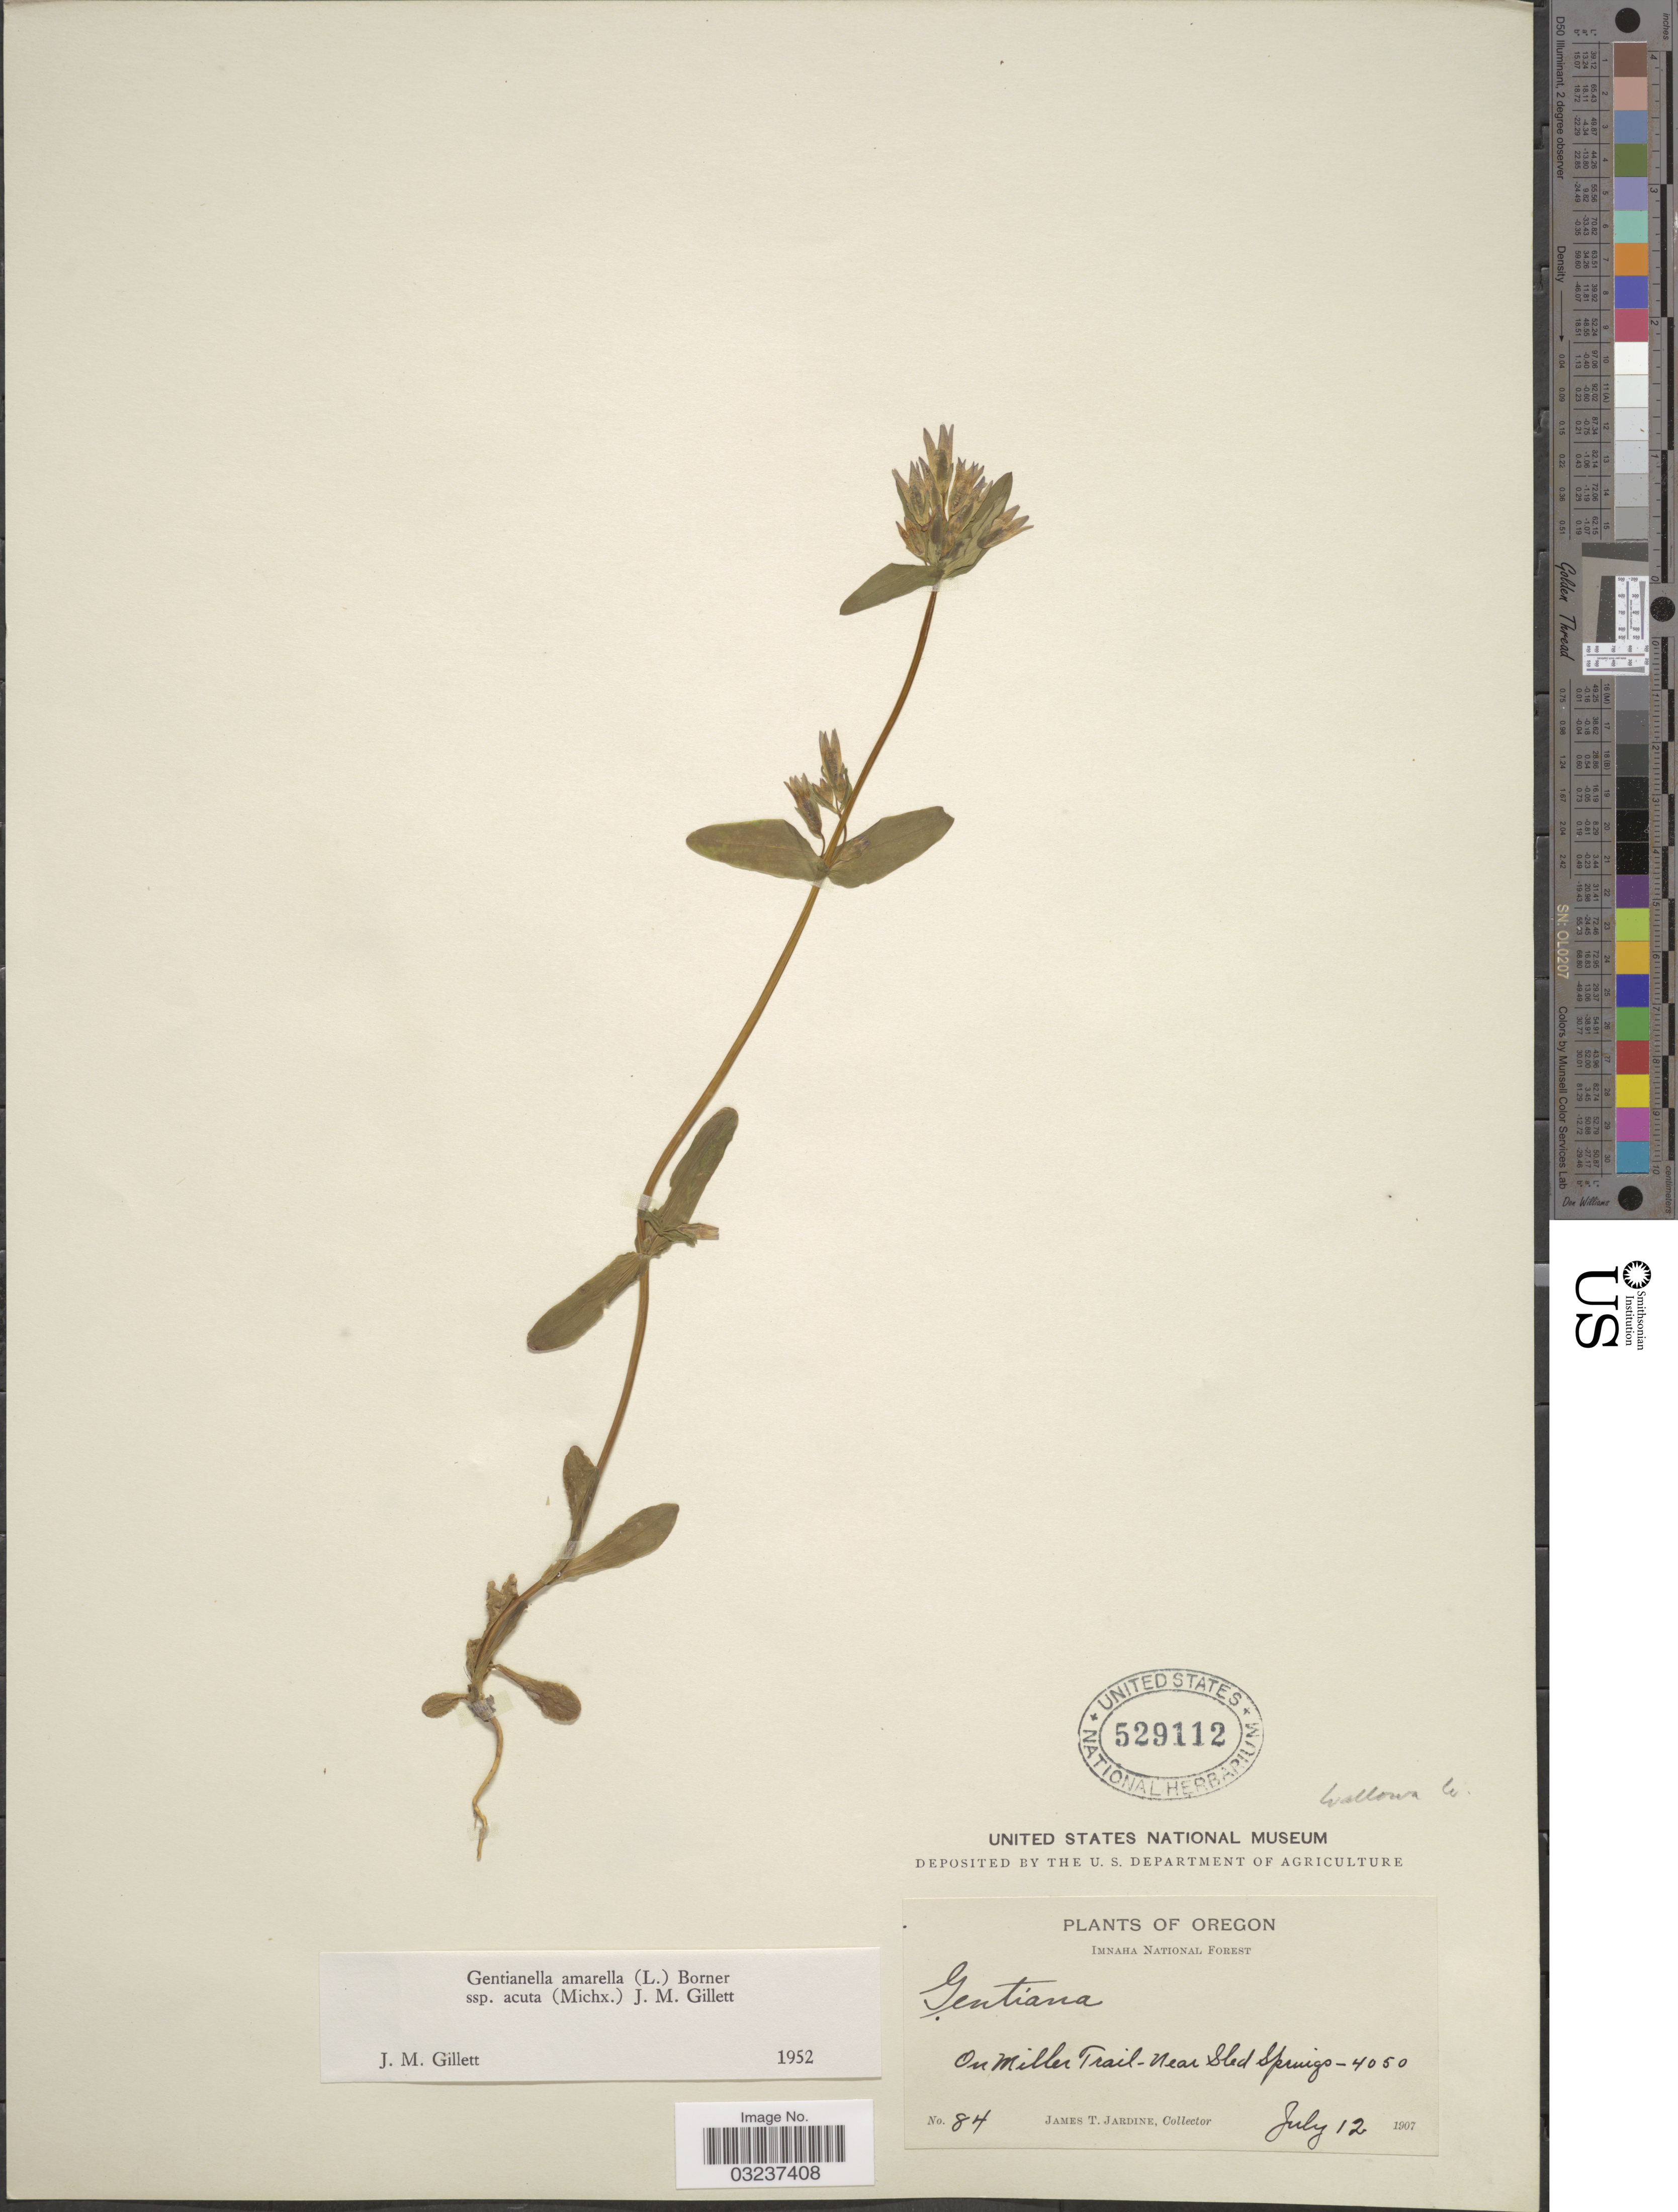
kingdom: Plantae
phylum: Tracheophyta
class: Magnoliopsida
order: Gentianales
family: Gentianaceae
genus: Gentianella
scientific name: Gentianella amarella subsp. acuta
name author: (Michx.) J.M. Gillett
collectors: J. T. Jardine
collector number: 84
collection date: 1907-07-12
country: United States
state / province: Oregon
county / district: Wallowa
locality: Imnaha National Forest. One Miller Trail-near Sled Springs. Wallowa Co.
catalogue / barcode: US 529112